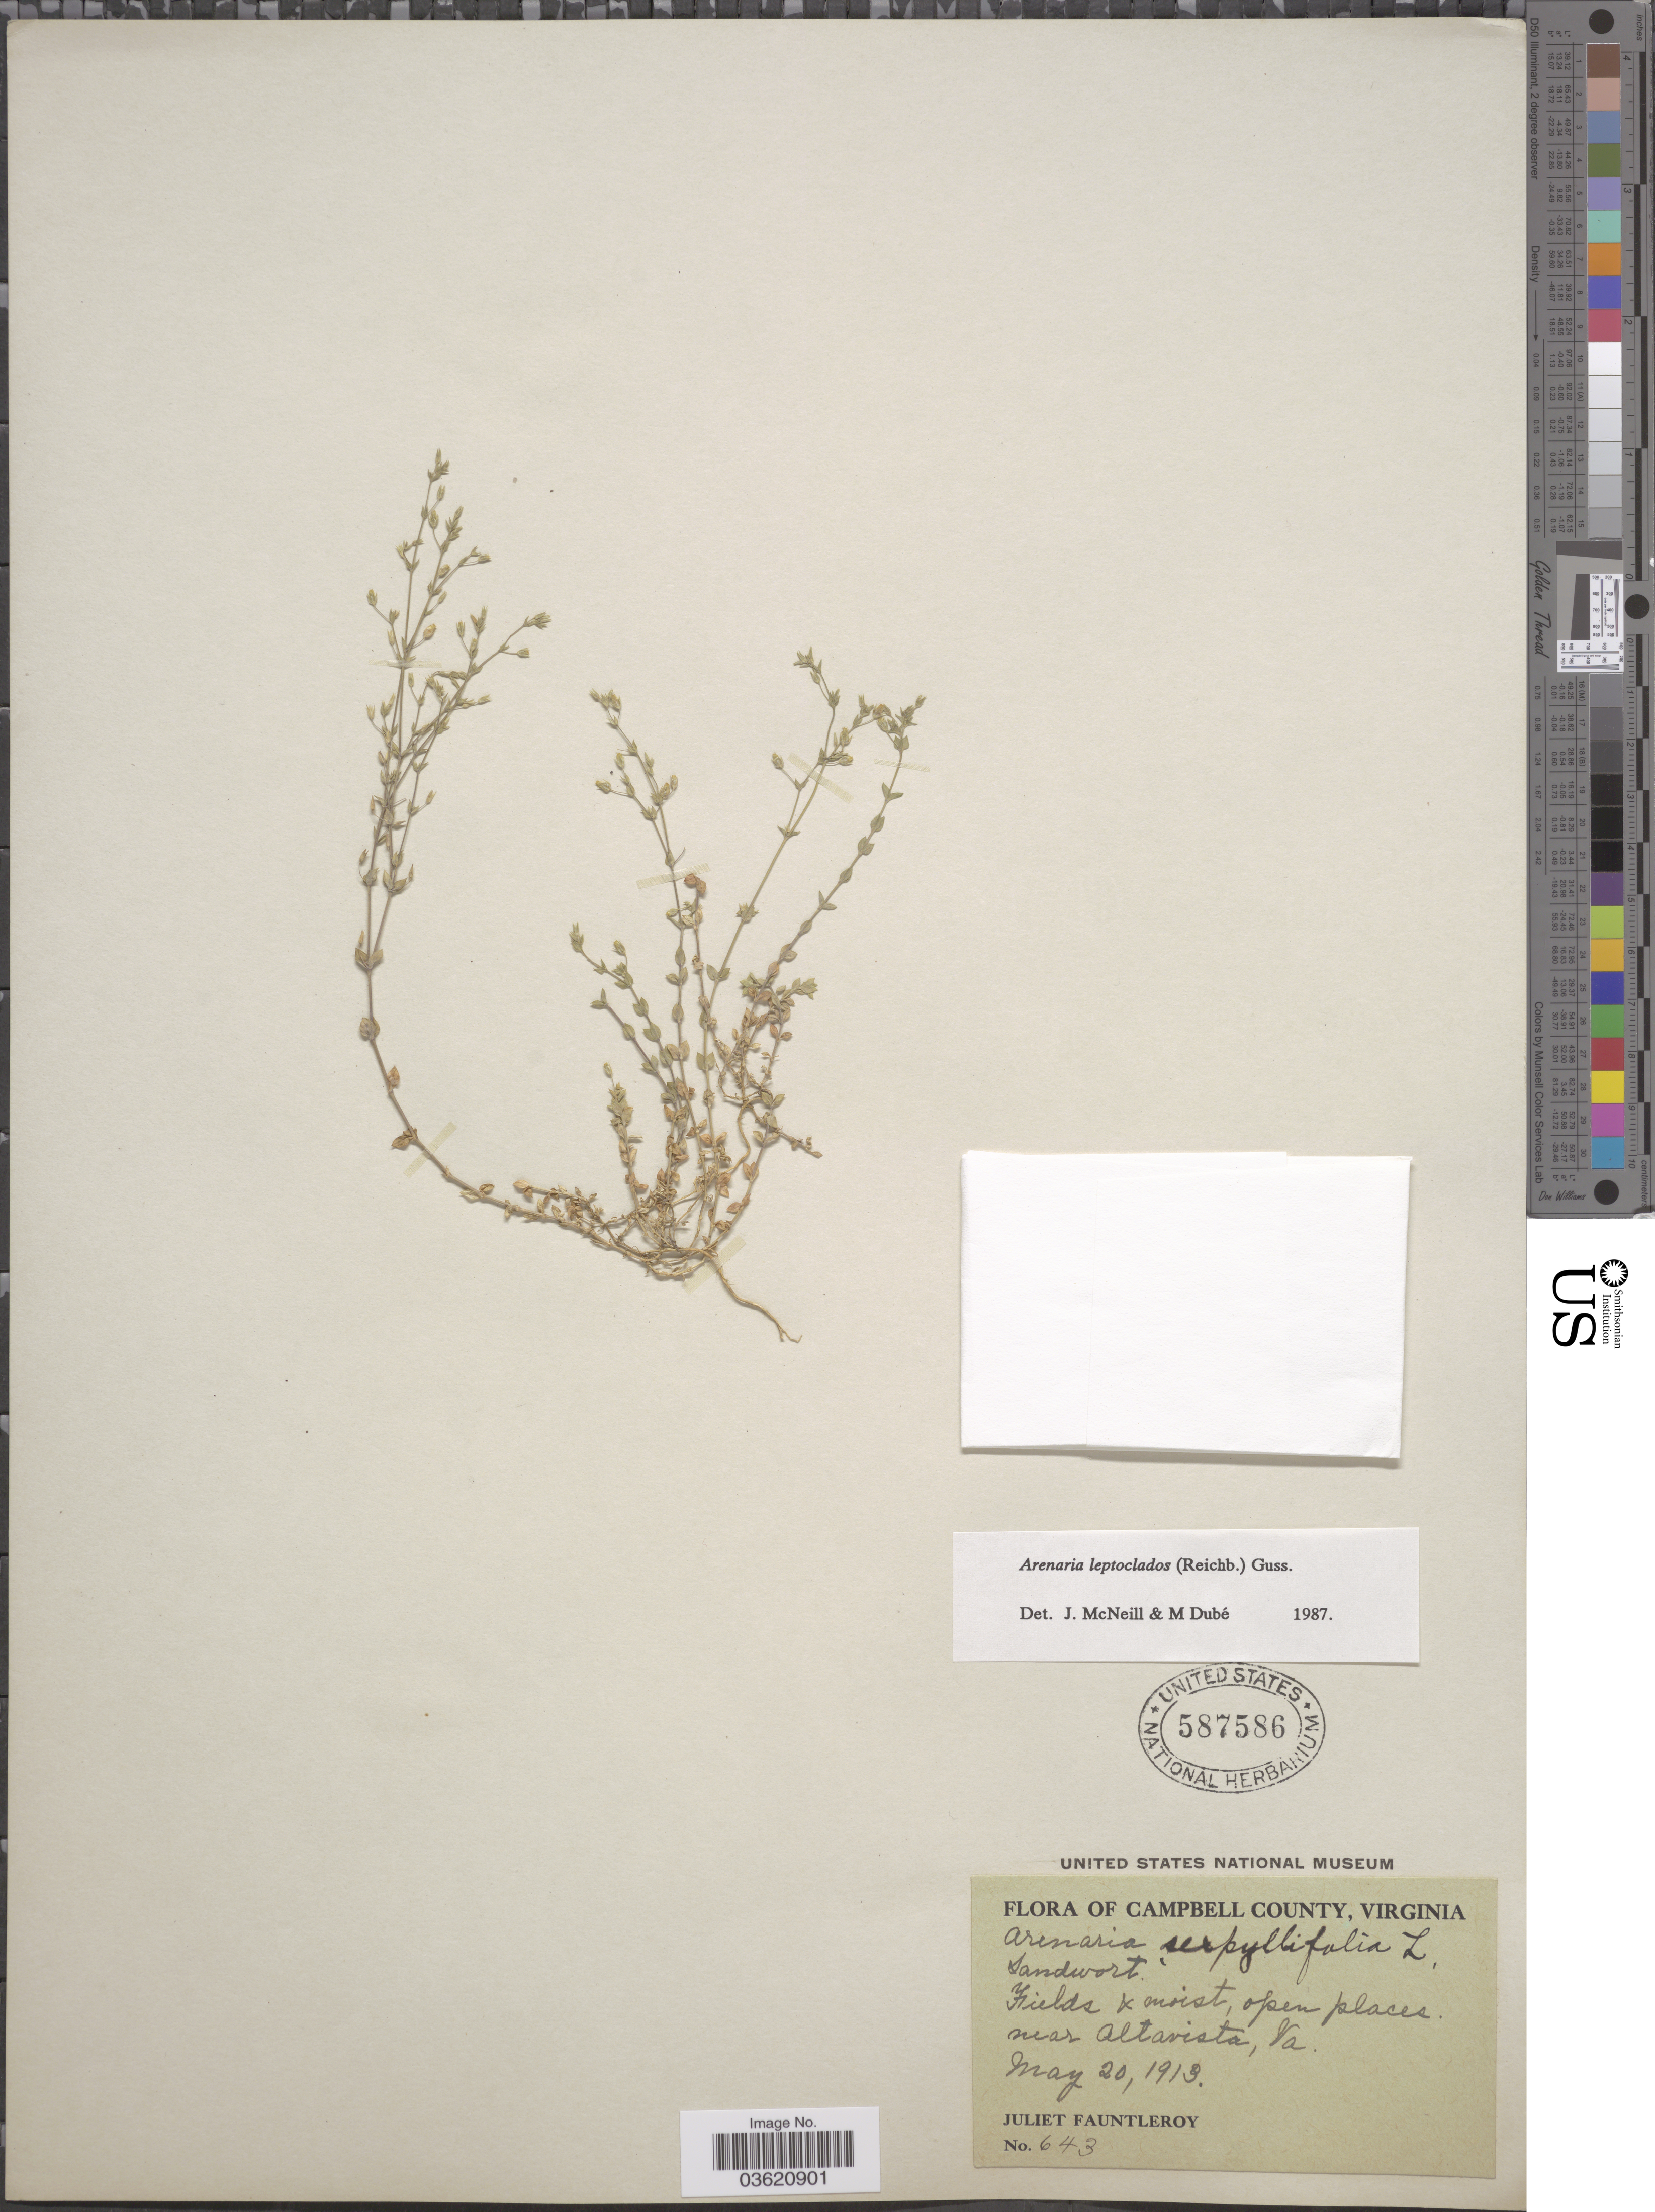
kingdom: Plantae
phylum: Tracheophyta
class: Magnoliopsida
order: Caryophyllales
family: Caryophyllaceae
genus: Arenaria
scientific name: Arenaria leptoclados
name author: (Rchb.) Gussone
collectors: J. Fauntleroy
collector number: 643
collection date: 1913-05-20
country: United States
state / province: Virginia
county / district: Campbell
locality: Campbell County. Near Altavista.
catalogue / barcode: US 587586